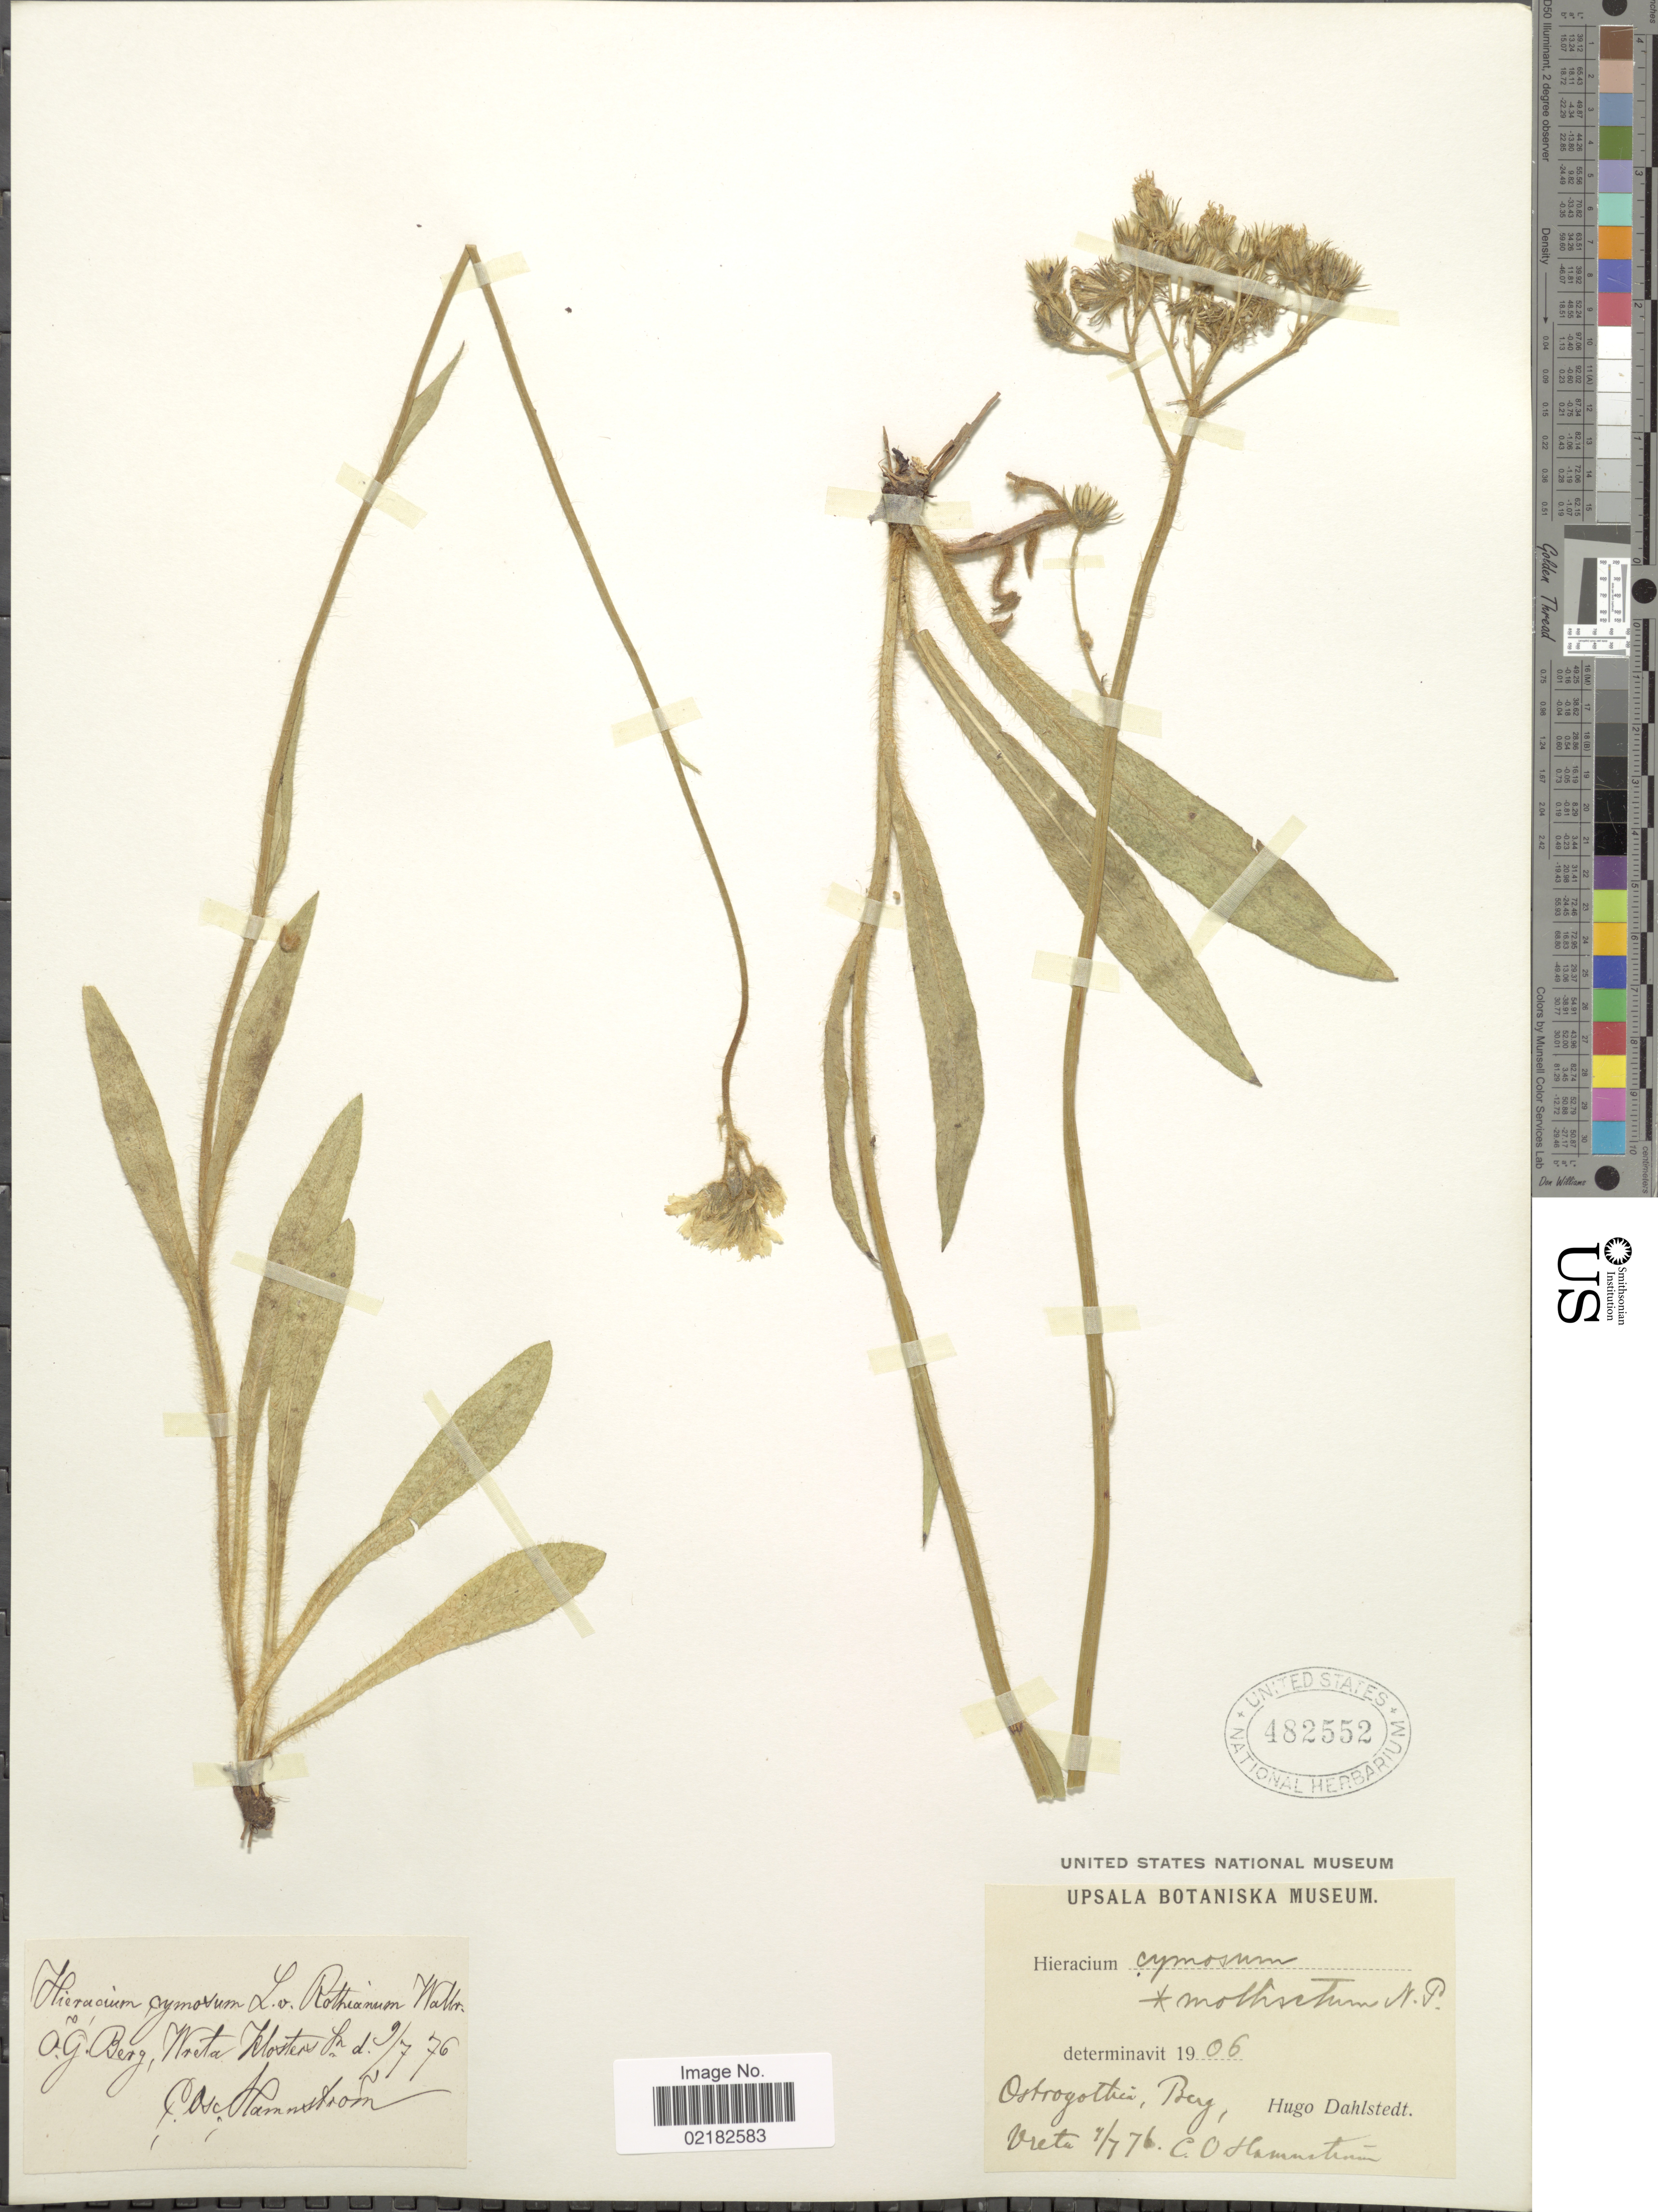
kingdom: Plantae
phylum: Tracheophyta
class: Magnoliopsida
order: Asterales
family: Asteraceae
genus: Pilosella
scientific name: Pilosella cymiflora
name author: (Näg. & Peter) S. Bräut. & Greuter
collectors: C. Hamnstrom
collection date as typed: Transcribed d/m/y: 9/7/76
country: Sweden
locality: Ostrogothia, Berg, Vreta.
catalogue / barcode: US 482552